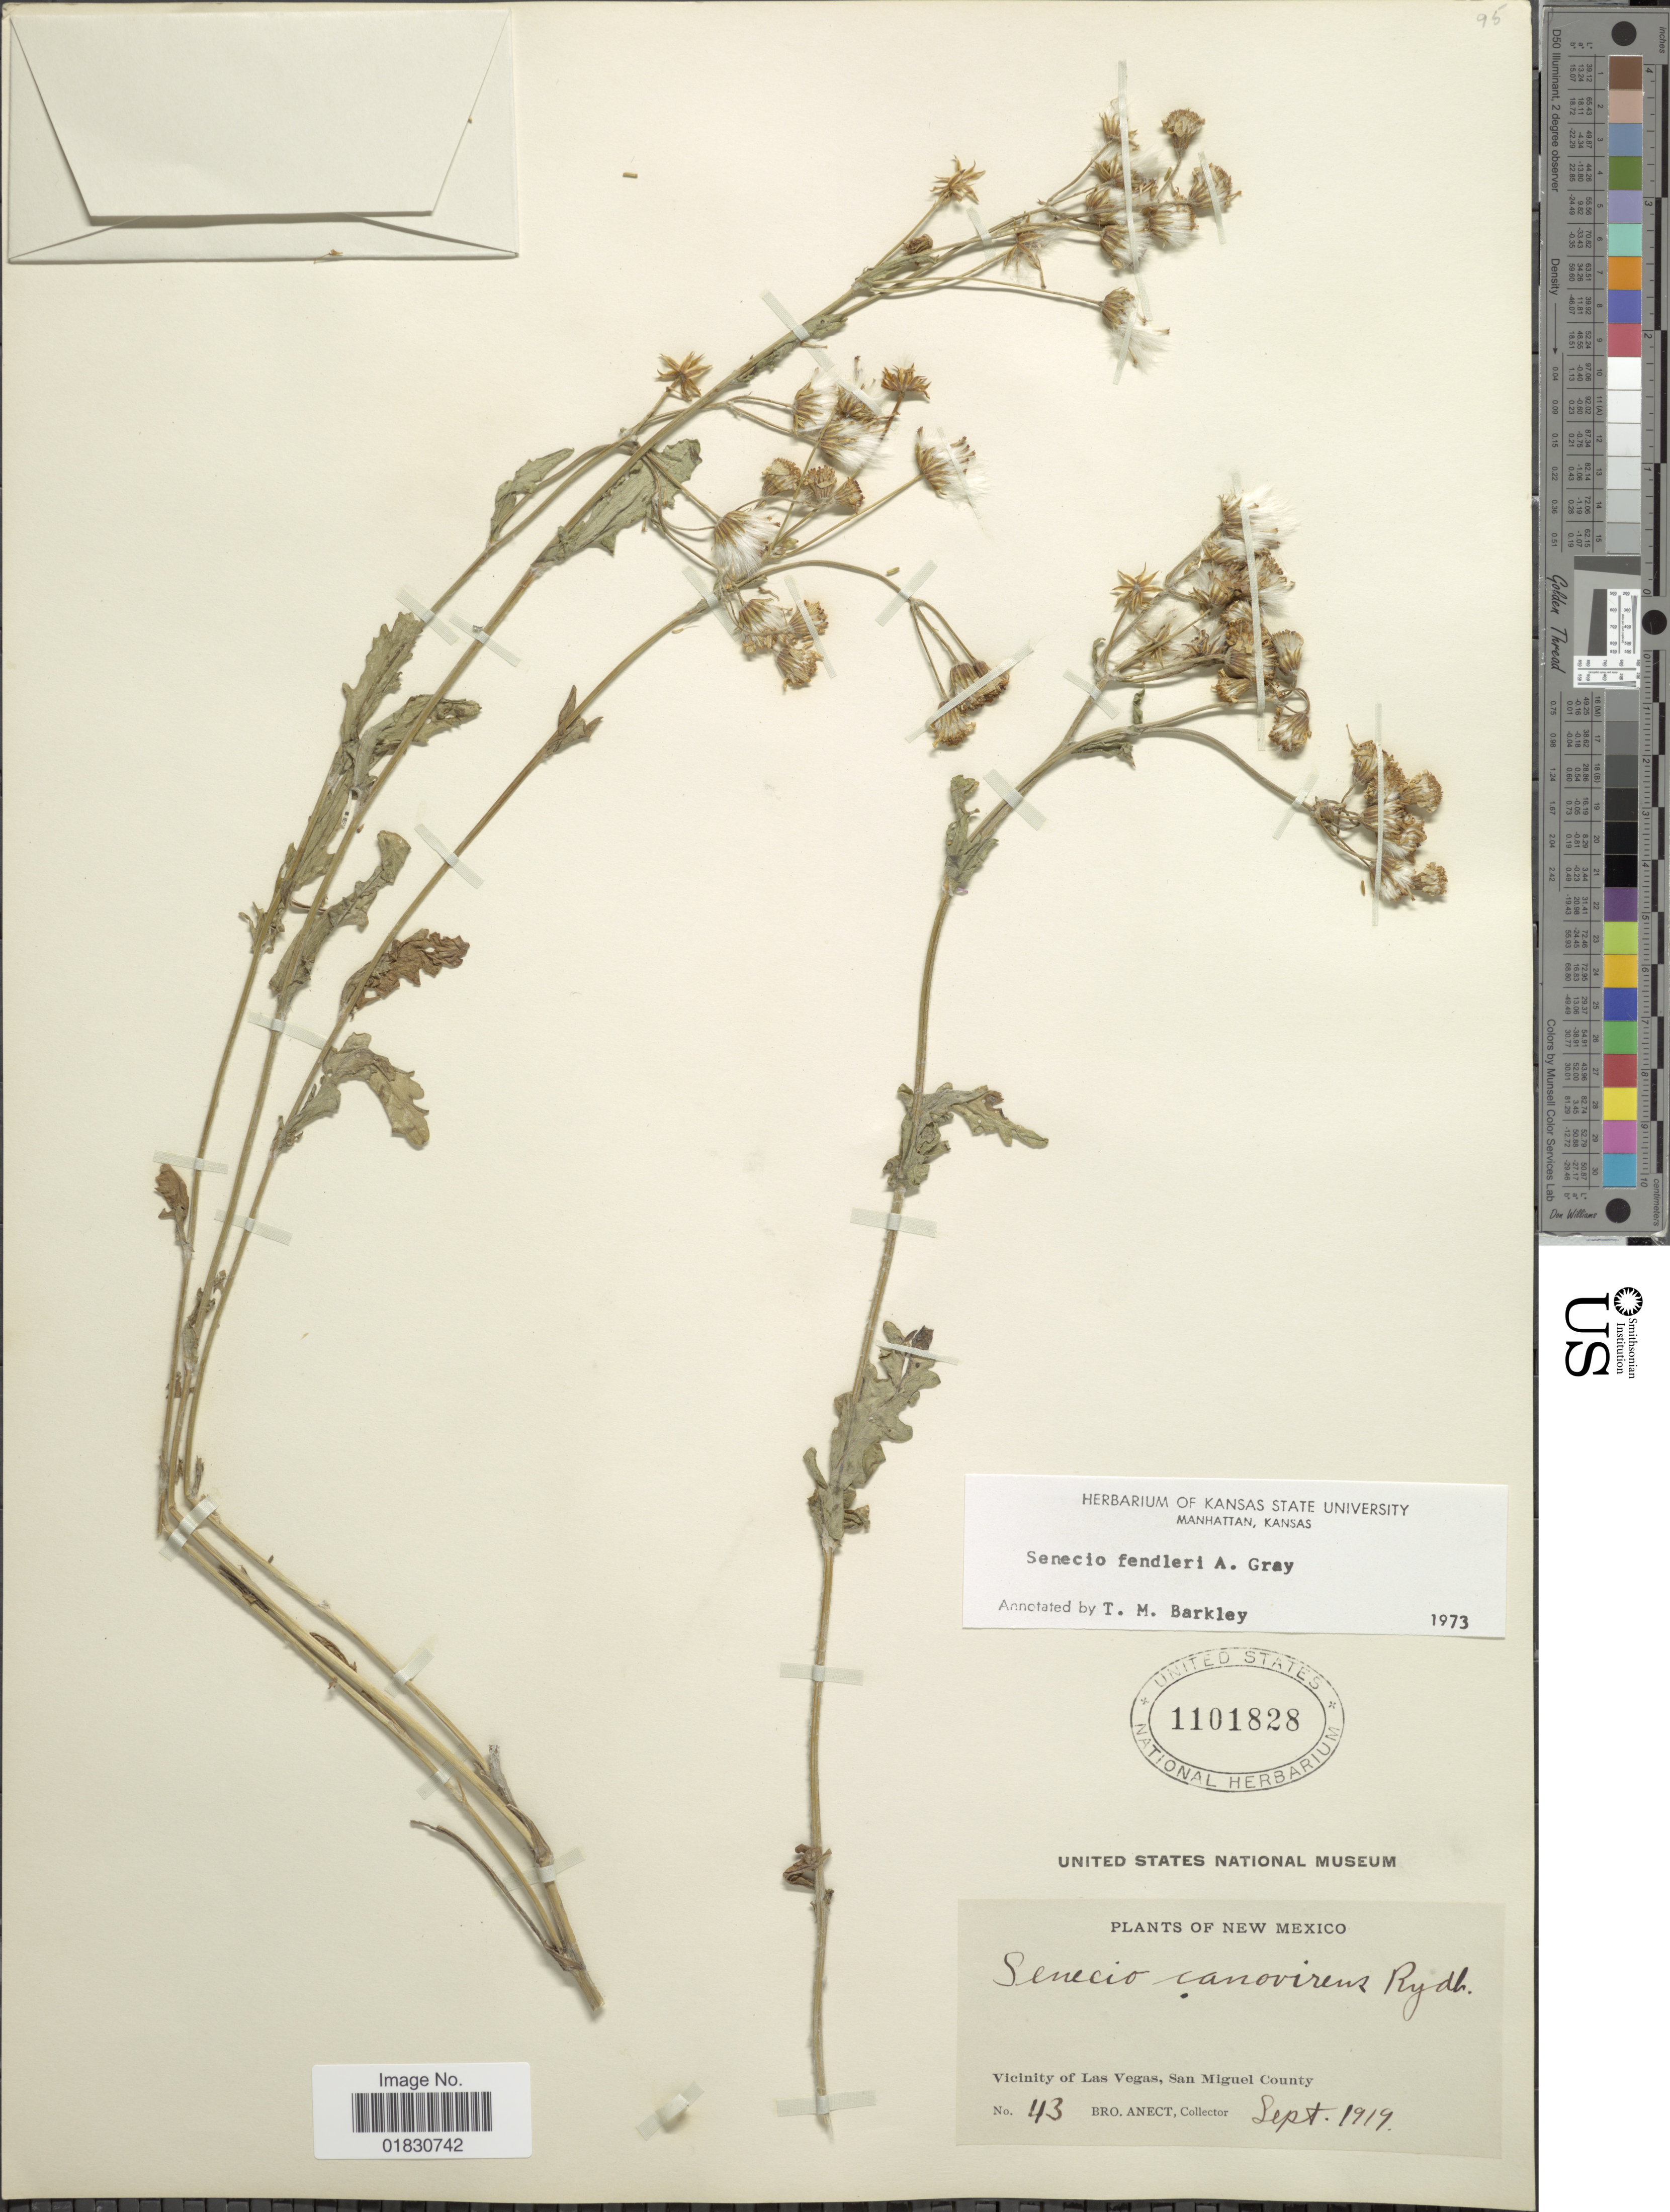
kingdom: Plantae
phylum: Tracheophyta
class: Magnoliopsida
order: Asterales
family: Asteraceae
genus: Packera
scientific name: Packera fendleri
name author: (A. Gray) W.A. Weber & Á. Löve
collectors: B. Anect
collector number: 43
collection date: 1919-09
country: United States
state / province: New Mexico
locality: Vicinity of Las Vegas, San Miguel County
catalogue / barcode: US 1101828